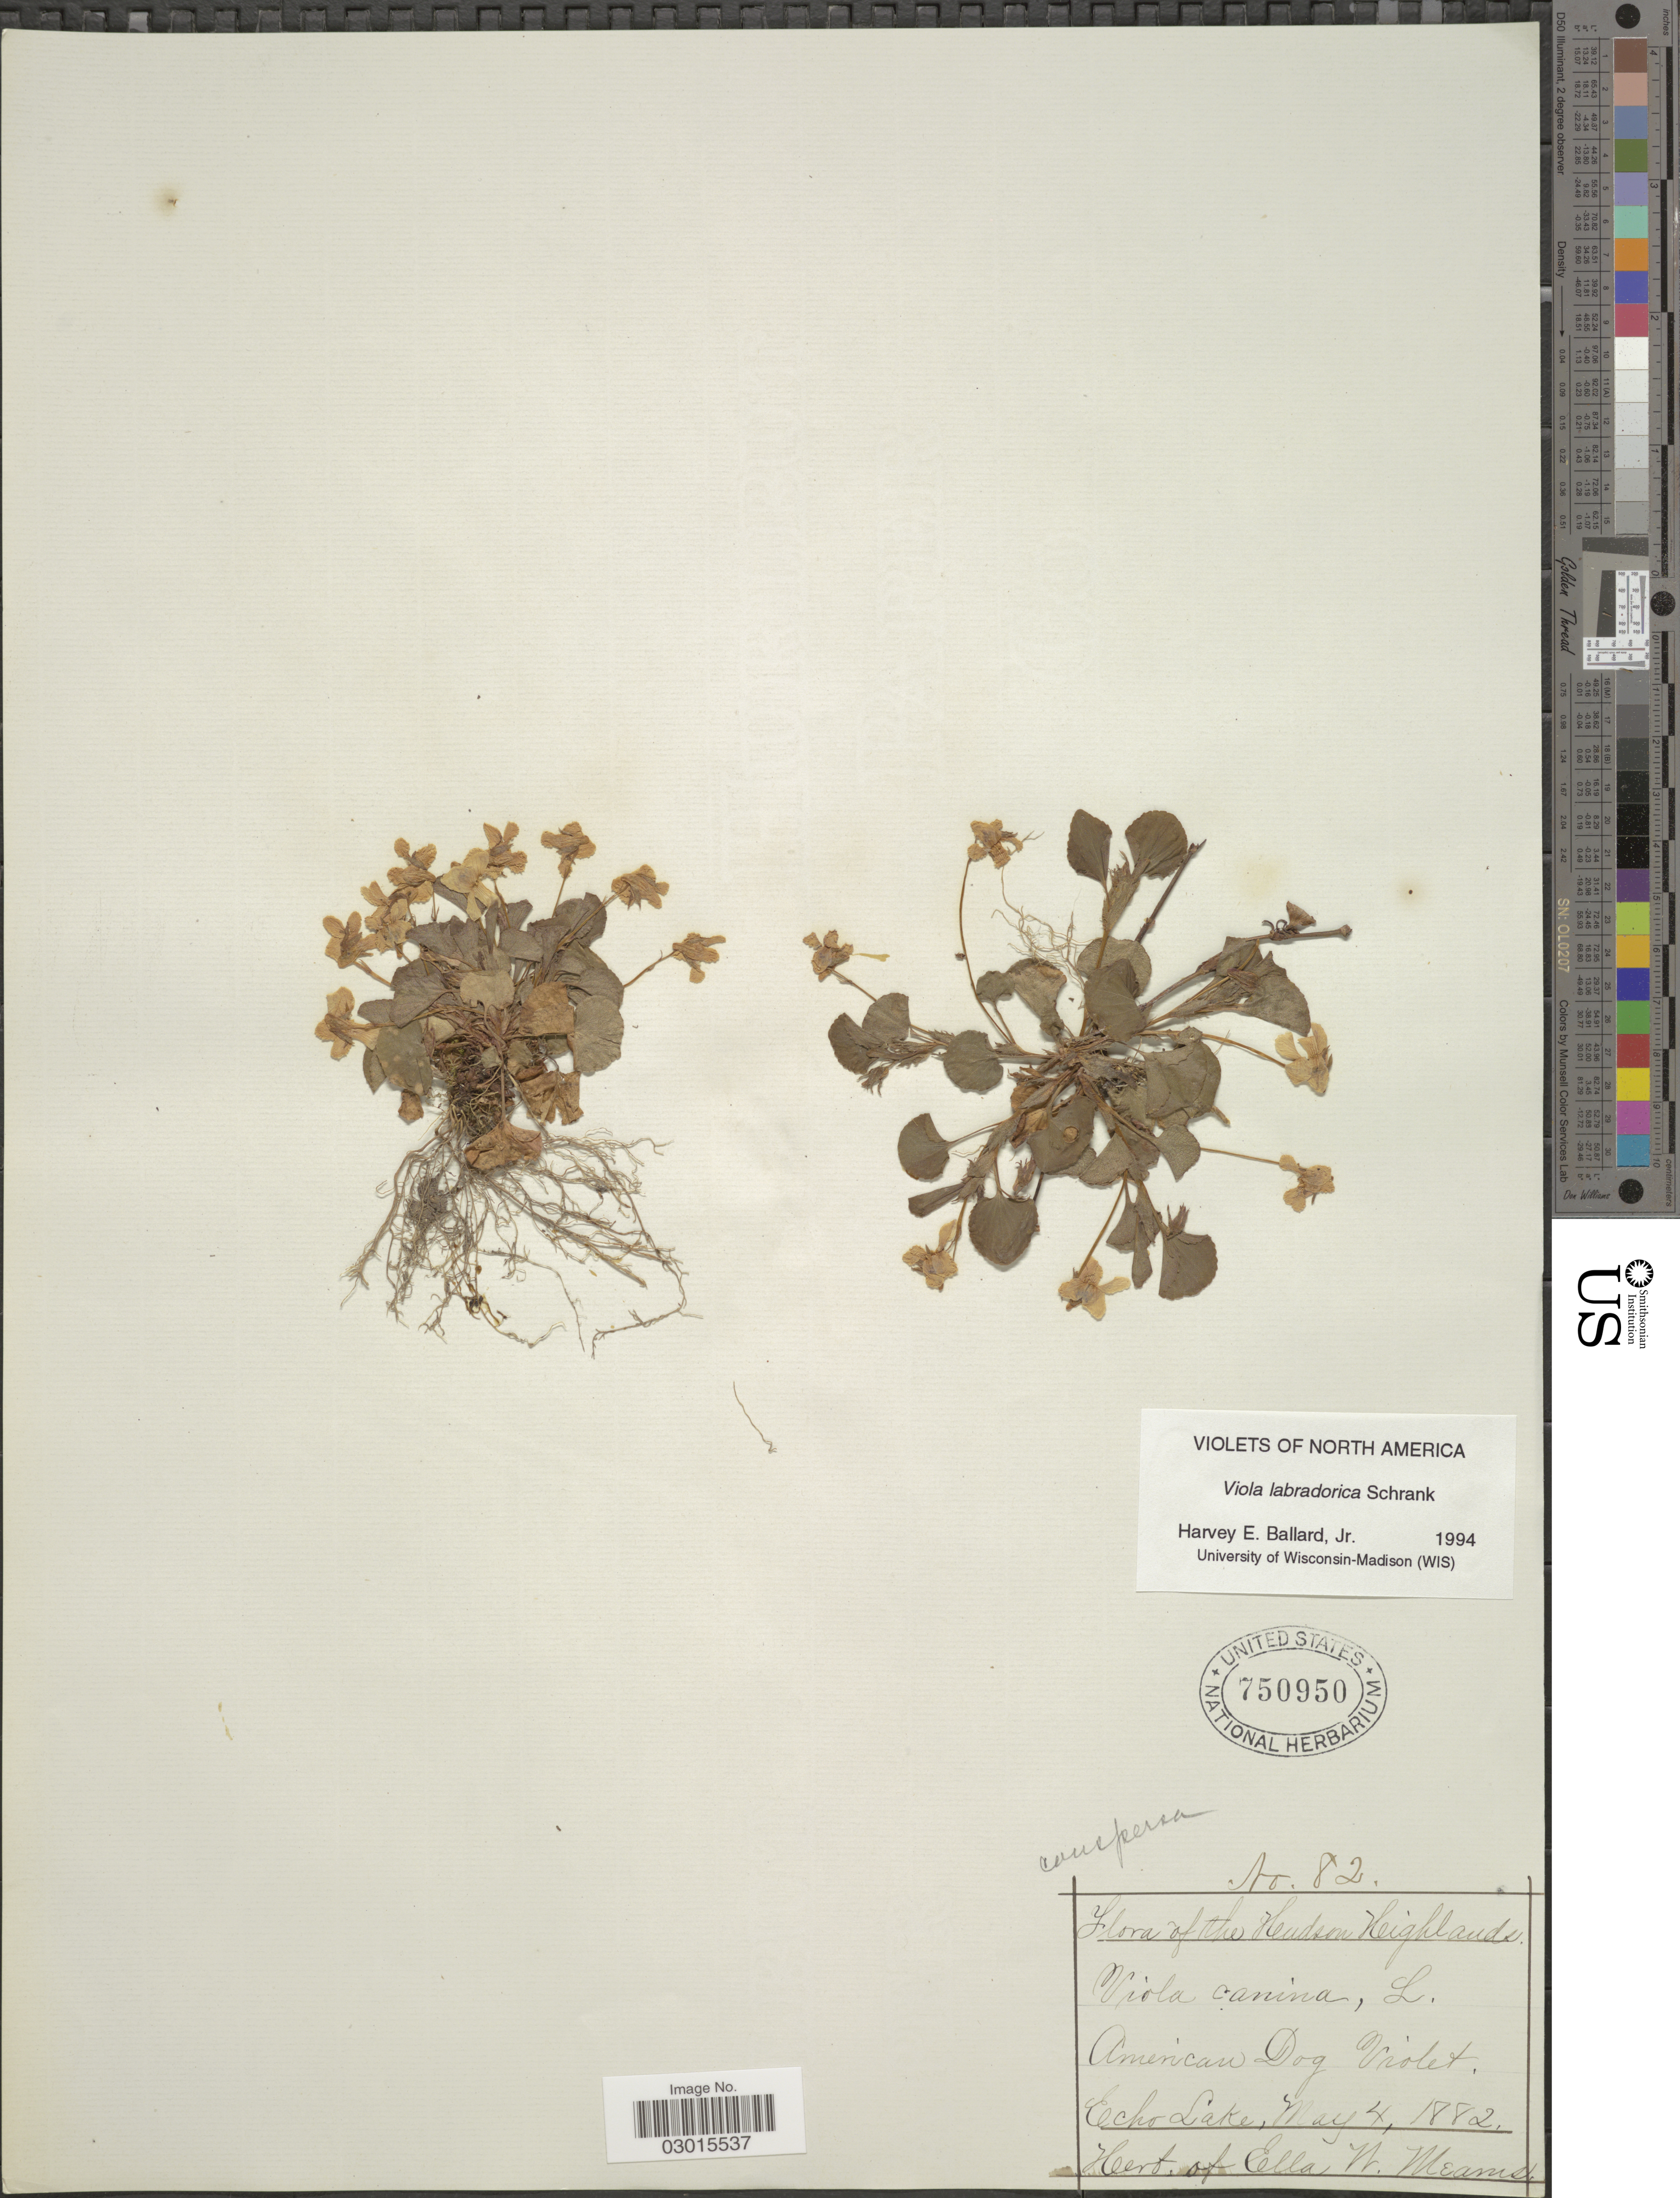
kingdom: Plantae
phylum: Tracheophyta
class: Magnoliopsida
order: Malpighiales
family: Violaceae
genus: Viola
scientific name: Viola labradorica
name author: Schrank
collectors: ex herb. Ella W. Mearns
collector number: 82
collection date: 1882-05-04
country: United States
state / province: New York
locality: Hudson Highlands. Echo Lake.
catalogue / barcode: US 750950